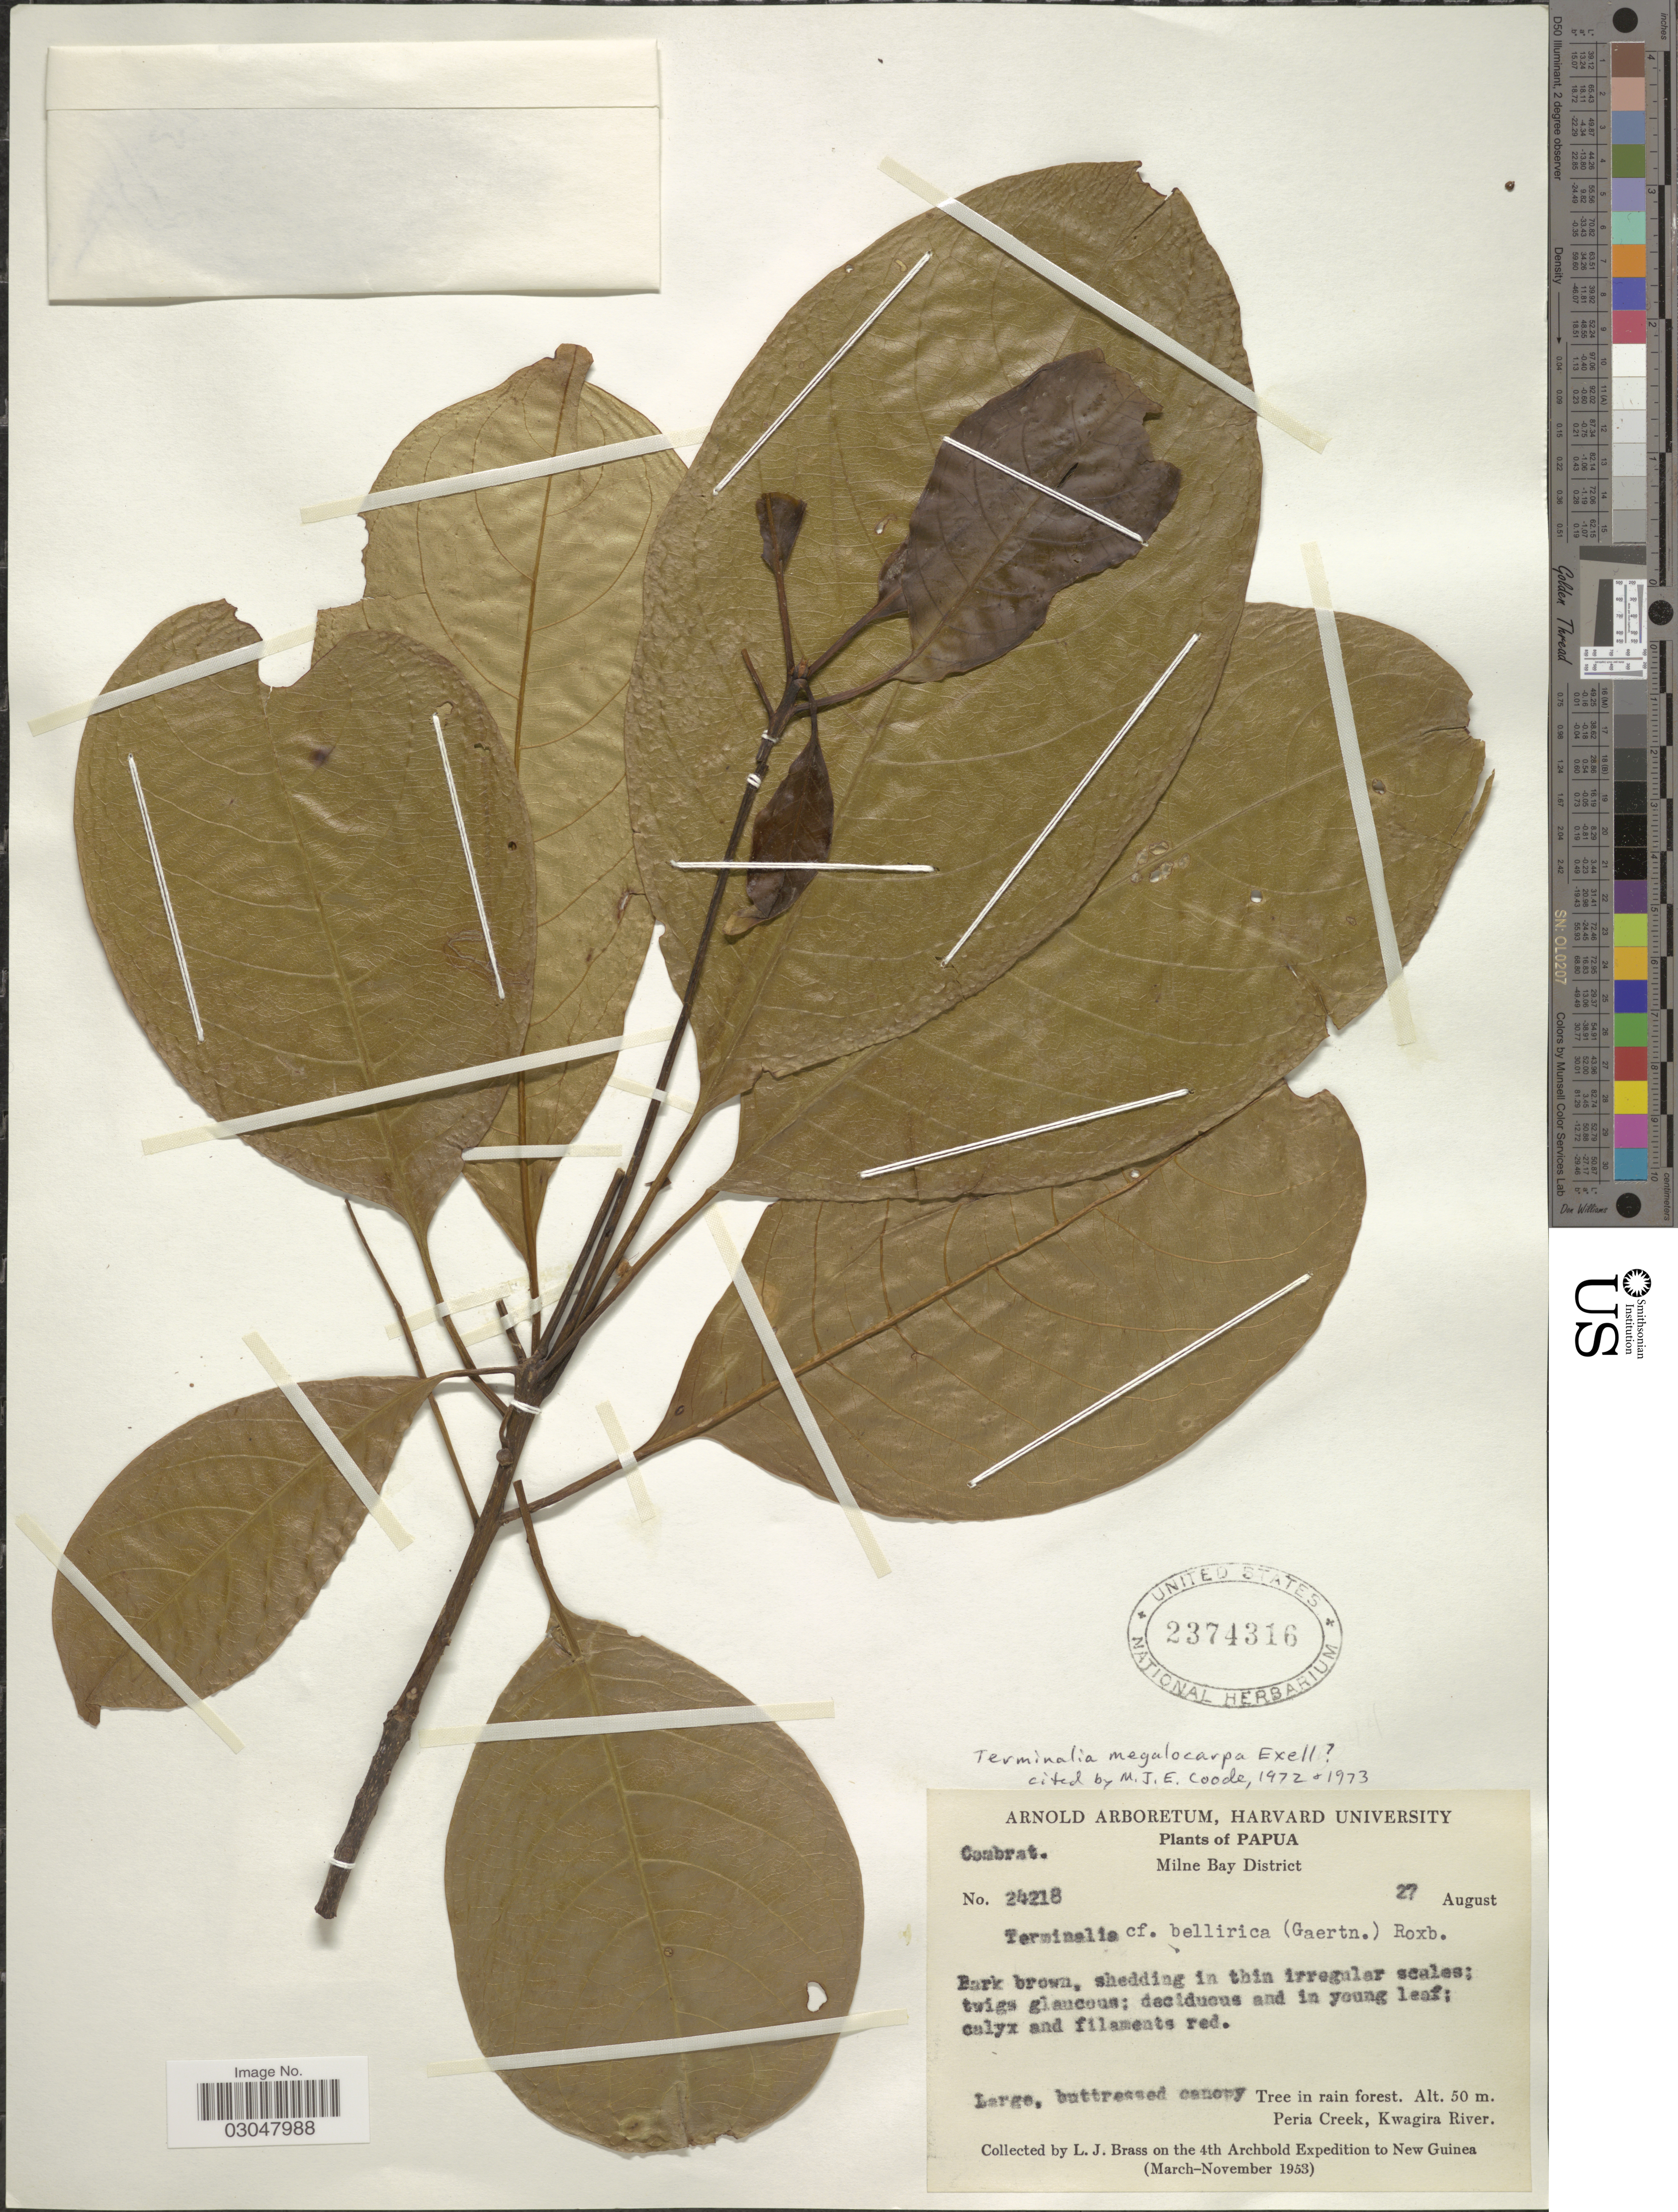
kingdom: Plantae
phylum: Tracheophyta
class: Magnoliopsida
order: Myrtales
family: Combretaceae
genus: Terminalia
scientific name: Terminalia megalocarpa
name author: Exell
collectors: L. J. Brass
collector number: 24218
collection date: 1953-08-27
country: Papua New Guinea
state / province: Milne Bay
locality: Papua. Milne Bay District. Peria Creek, Kwagira River.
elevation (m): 50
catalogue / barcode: US 2374316